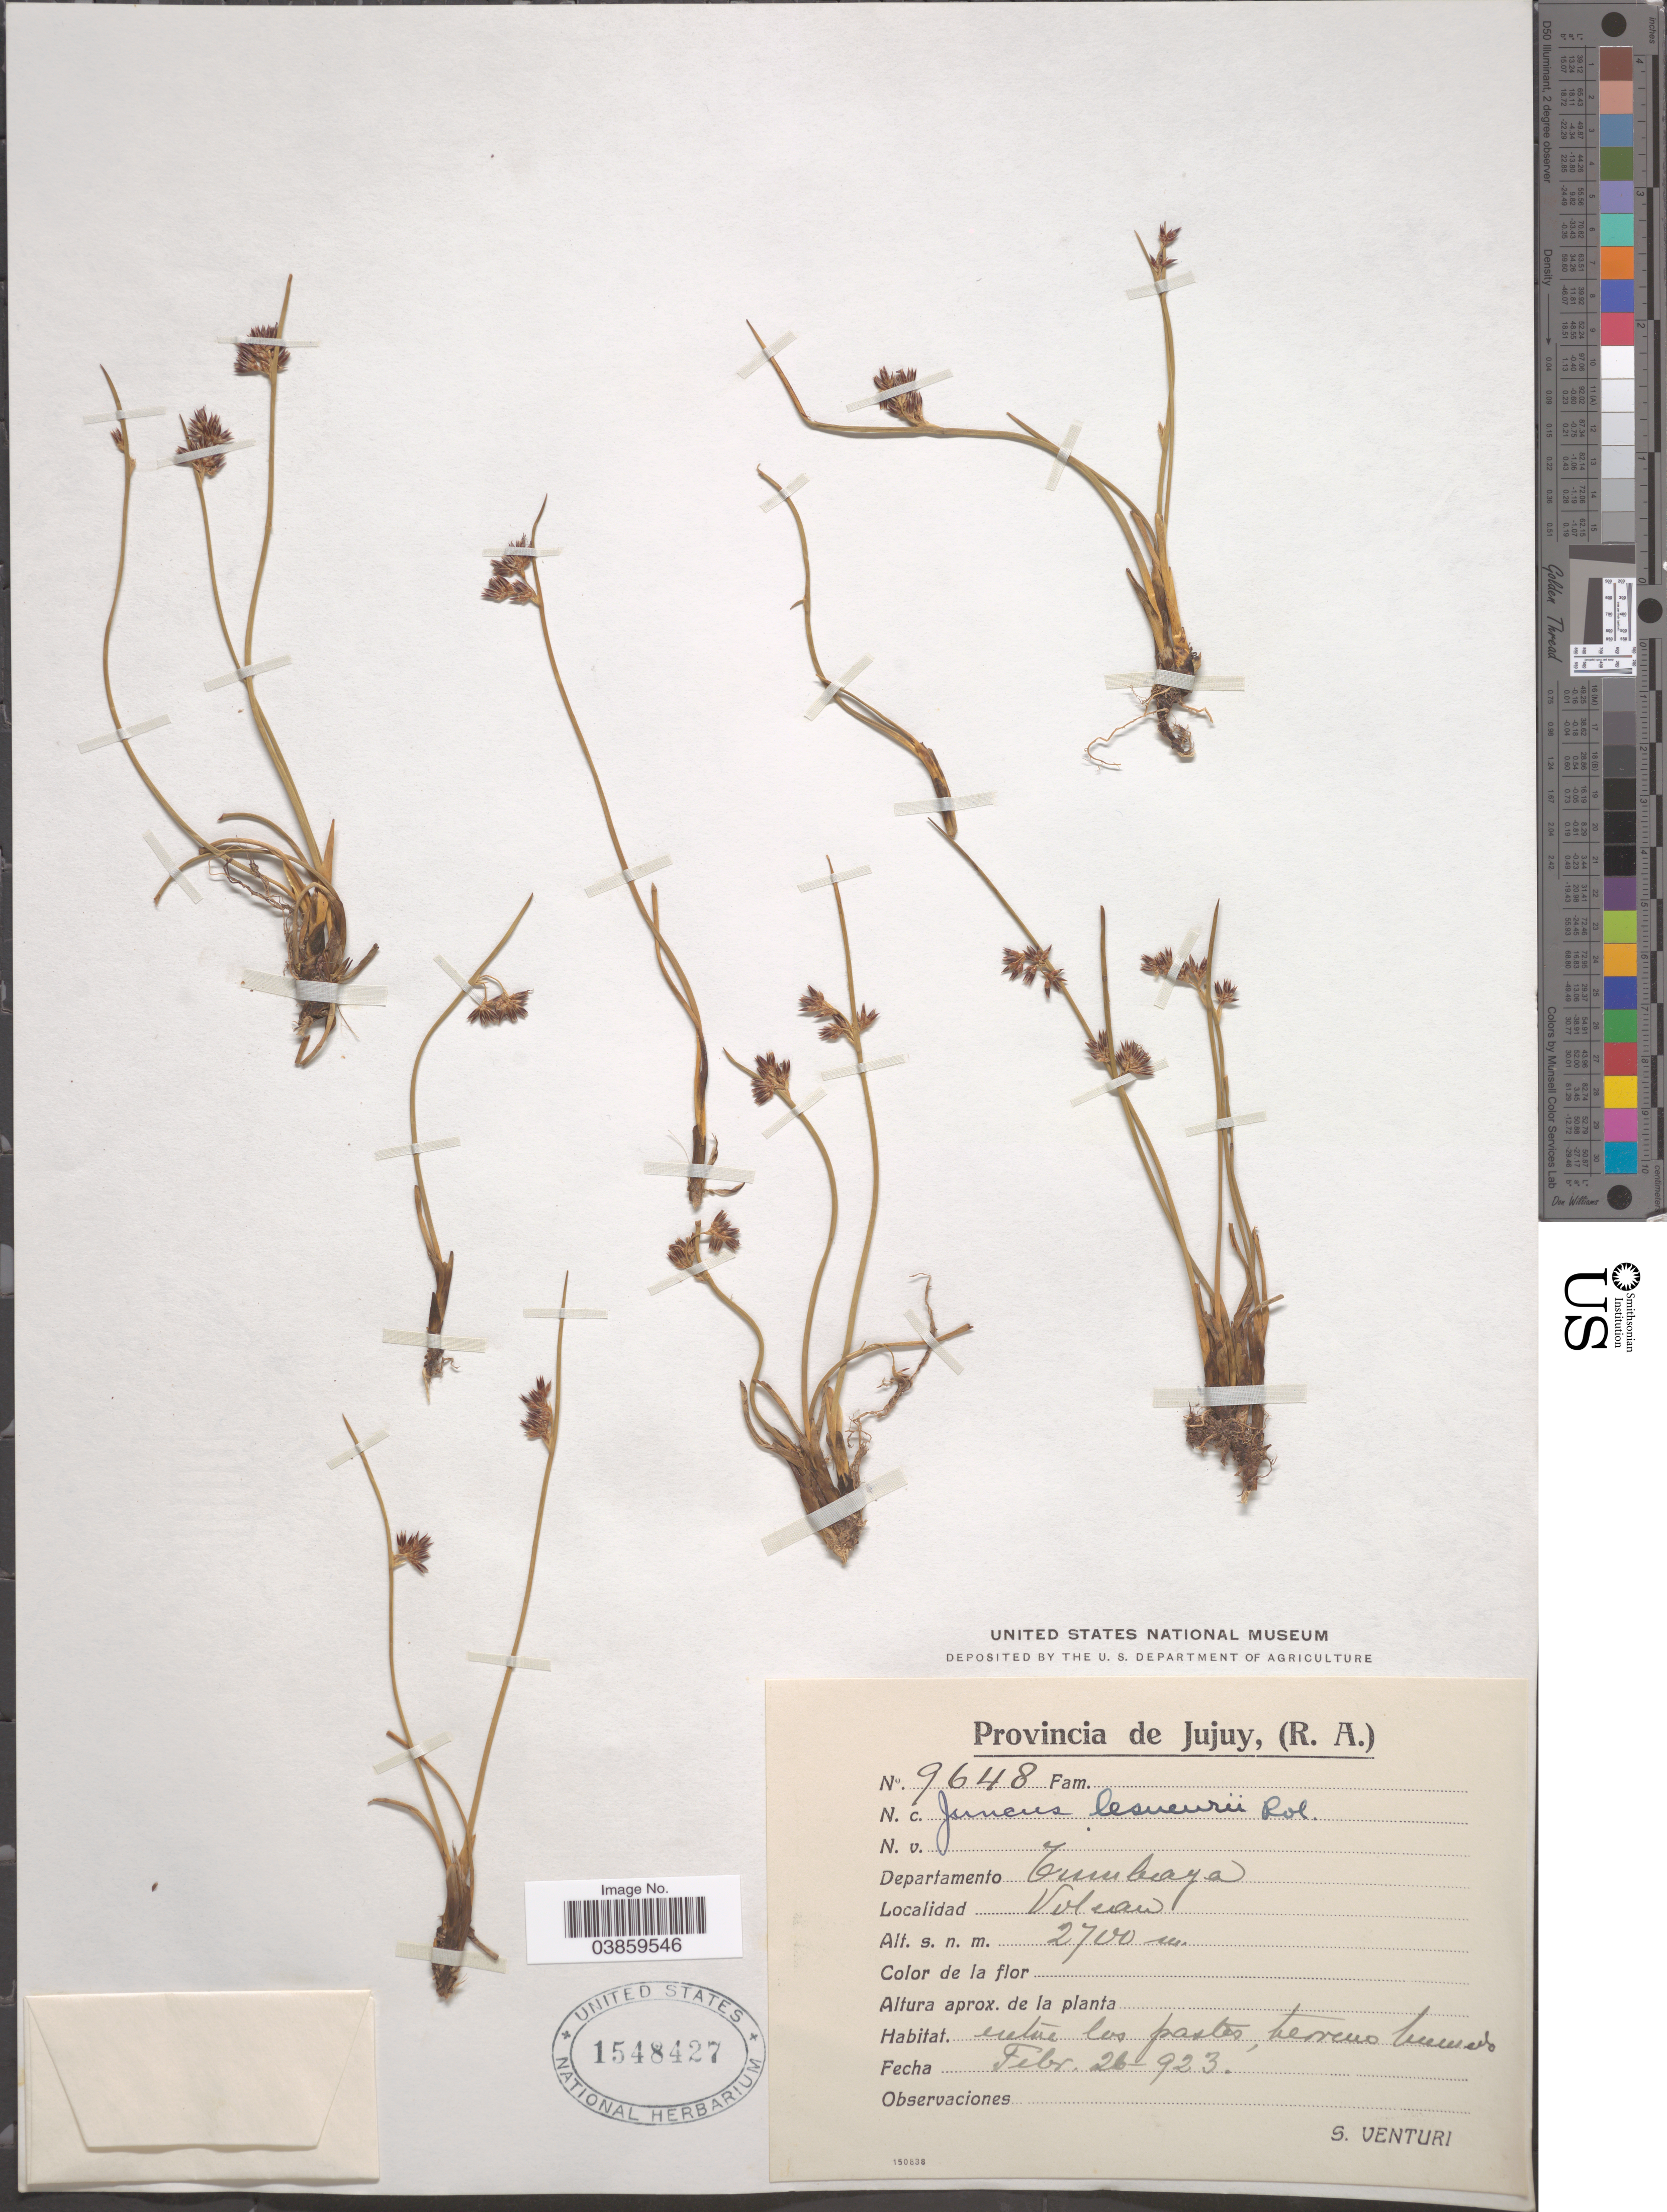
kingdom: Plantae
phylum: Tracheophyta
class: Liliopsida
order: Poales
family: Juncaceae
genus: Juncus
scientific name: Juncus lesueurii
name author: Bol.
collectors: S. Venturi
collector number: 9648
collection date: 1923-02-26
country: Argentina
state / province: Jujuy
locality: Departamento Tumbaya. Volcan.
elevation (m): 2700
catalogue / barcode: US 1548427